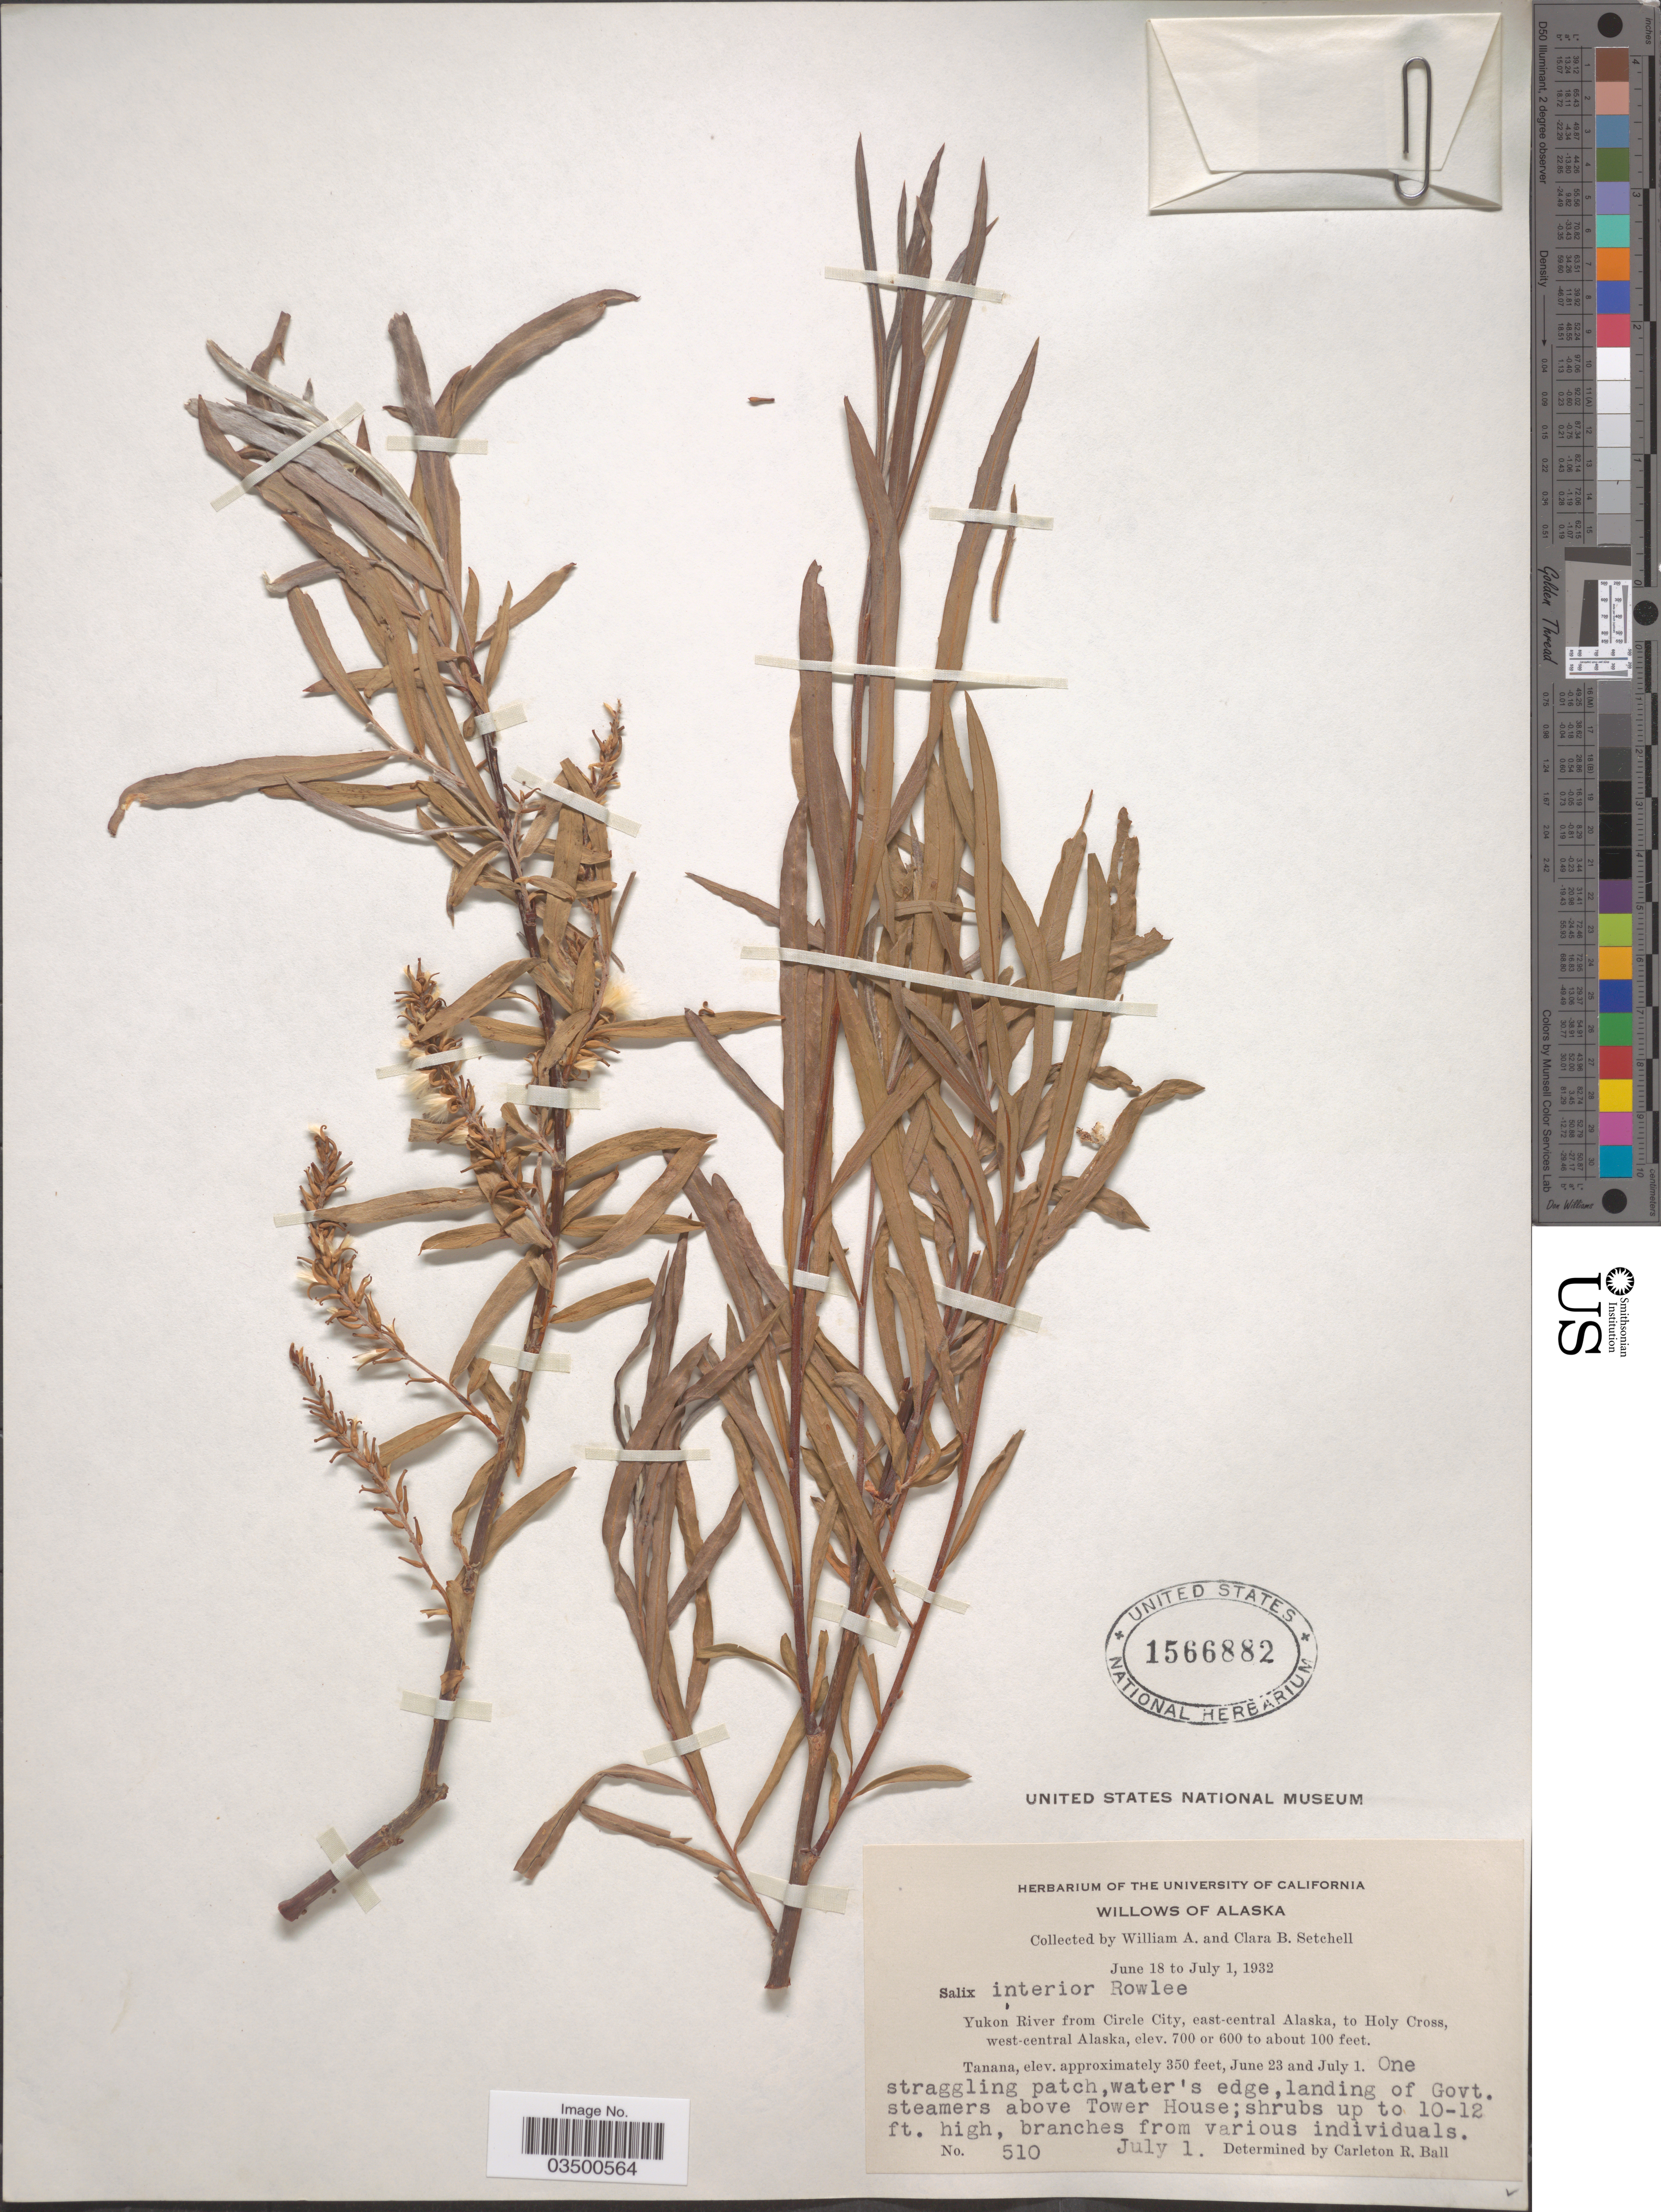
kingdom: Plantae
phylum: Tracheophyta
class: Magnoliopsida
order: Malpighiales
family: Salicaceae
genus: Salix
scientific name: Salix interior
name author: Rowlee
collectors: W. Setchell & C. B. Setchell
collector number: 510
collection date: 1932-07-01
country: United States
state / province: Alaska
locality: Yukon River from Circle City, east-central Alaska, to Holy Cross, west-central Alaska. Tanana. One straggling patch, water's edge, landing of Govt. steamers above Tower House.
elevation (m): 107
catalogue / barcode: US 1566882